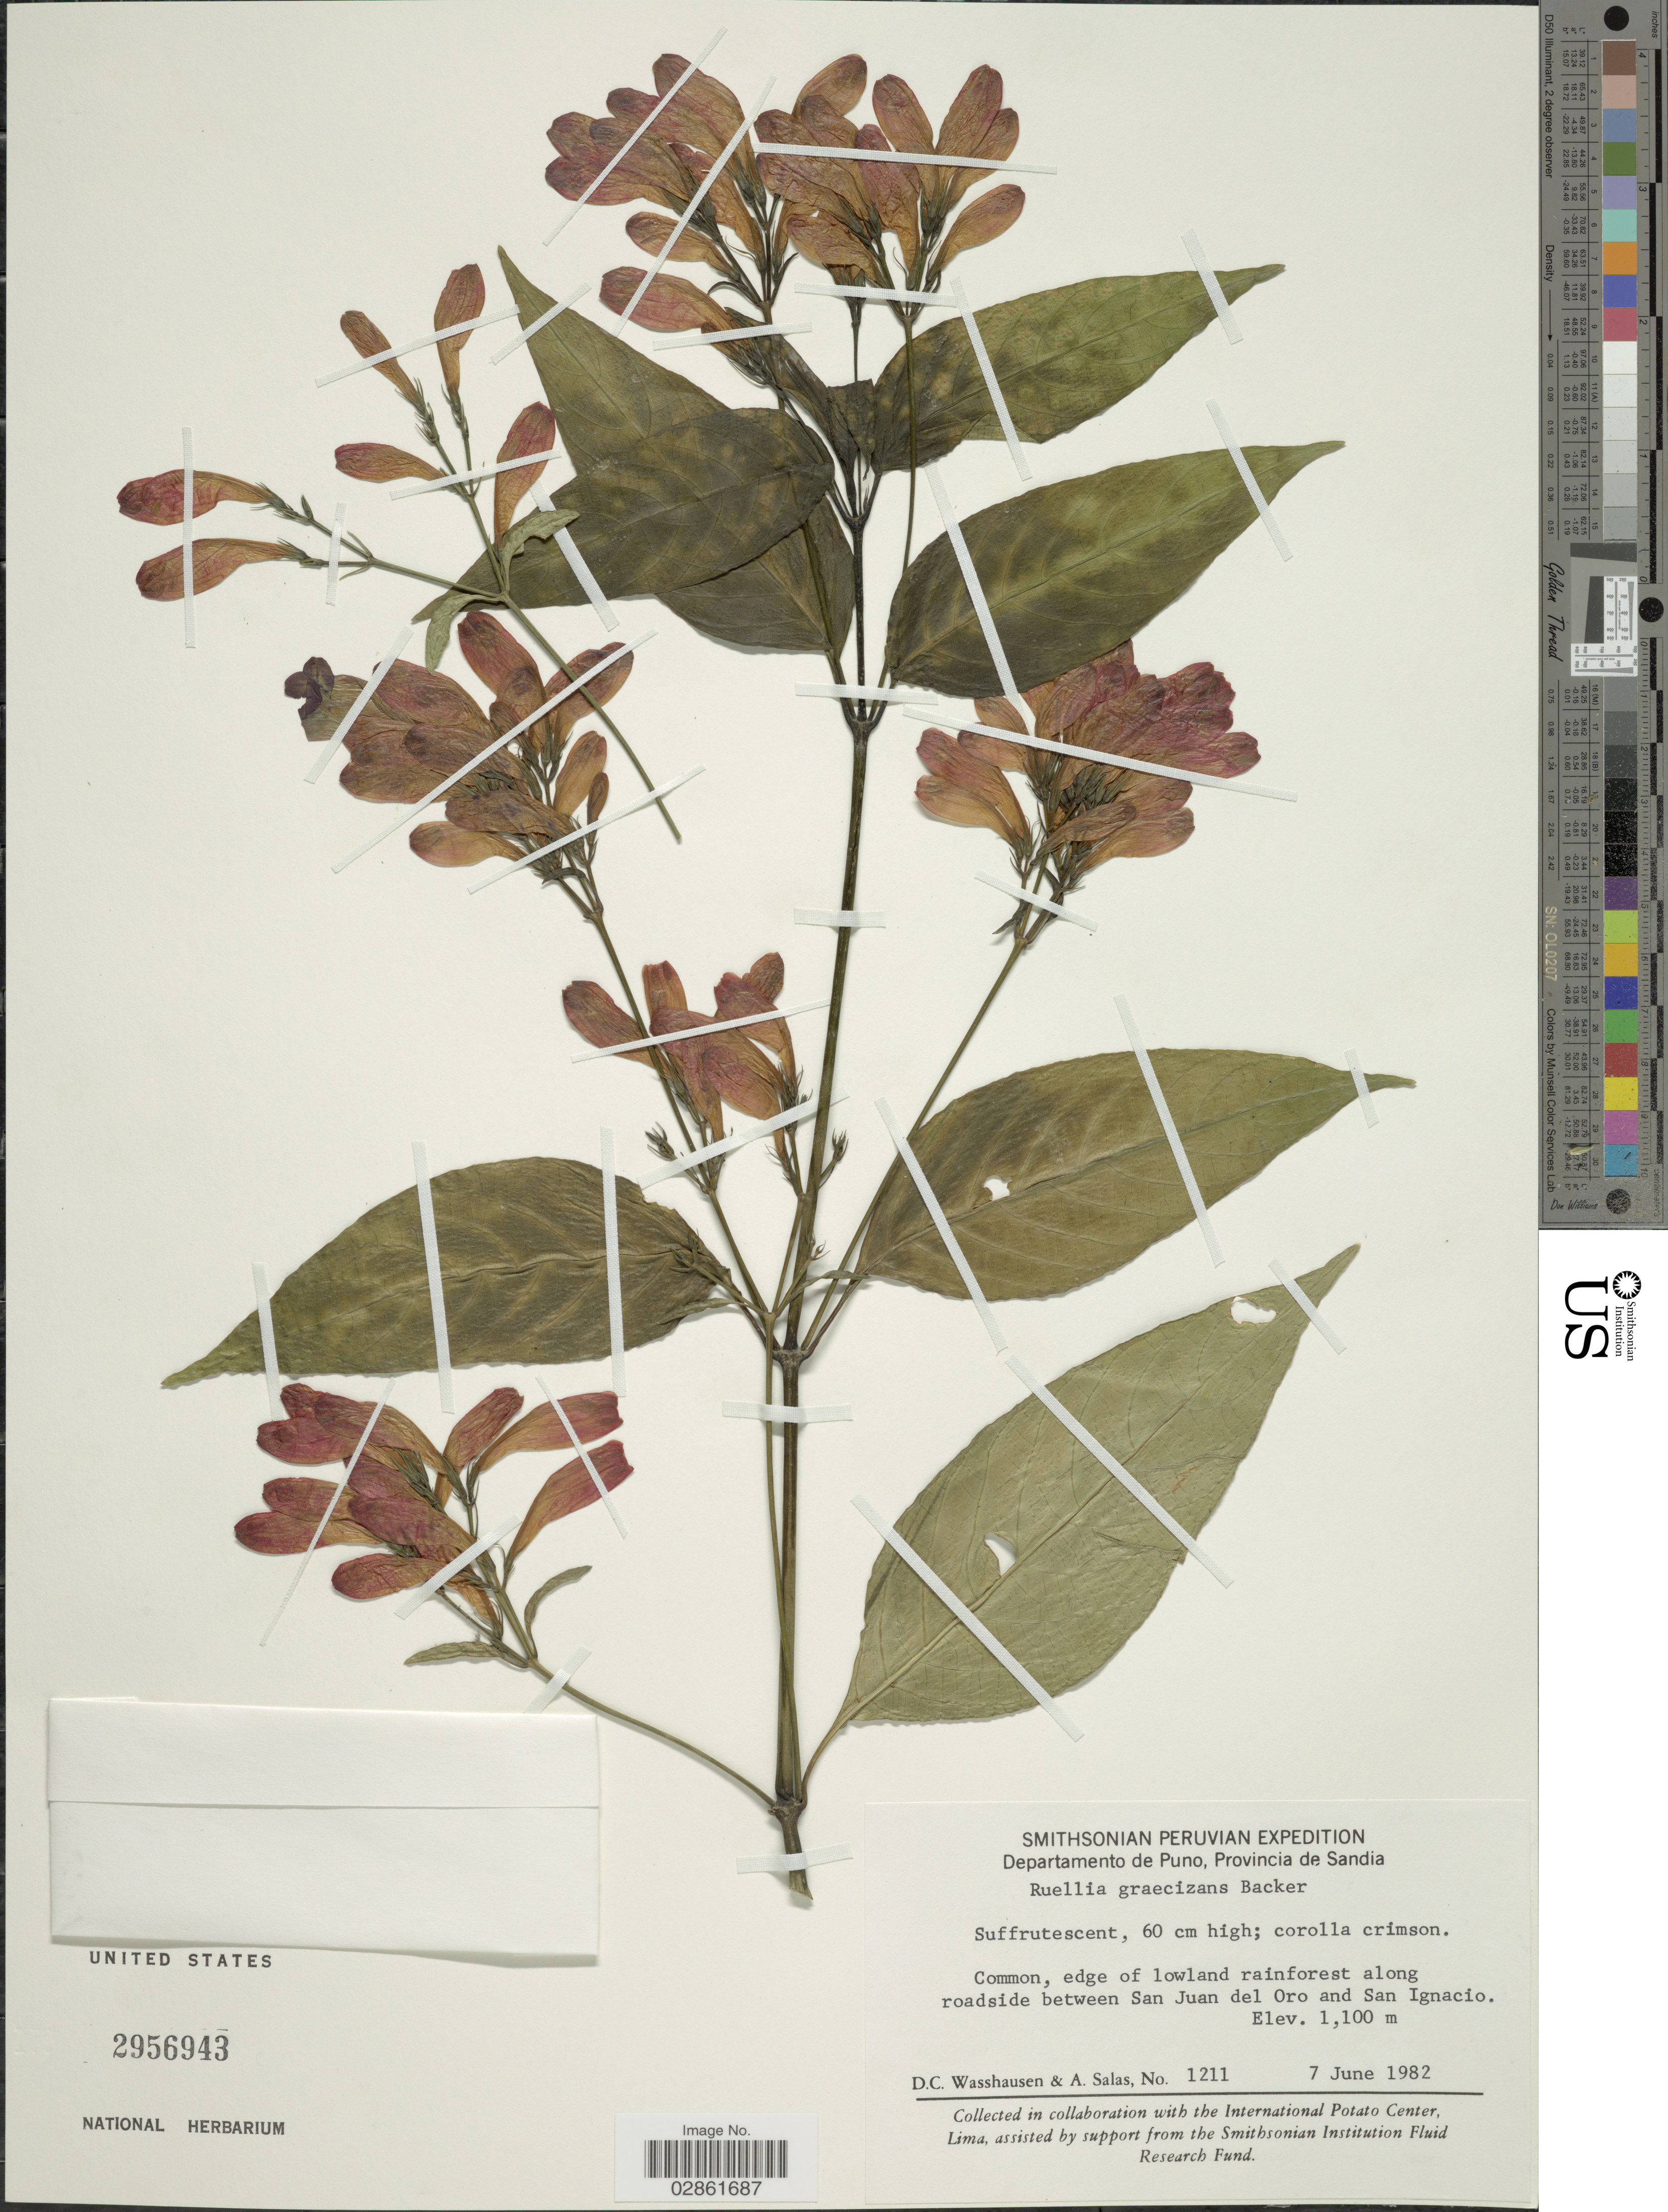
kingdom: Plantae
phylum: Tracheophyta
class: Magnoliopsida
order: Lamiales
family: Acanthaceae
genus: Ruellia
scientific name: Ruellia pearcei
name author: Rusby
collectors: D. C. Wasshausen & A. Salas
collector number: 1211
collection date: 1982-06-07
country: Peru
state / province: Puno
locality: Departamento de Puno, Provincia de Sandia. Along roadside between San Juan del Oro and San Ignacio.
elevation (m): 1100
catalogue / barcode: US 2956943